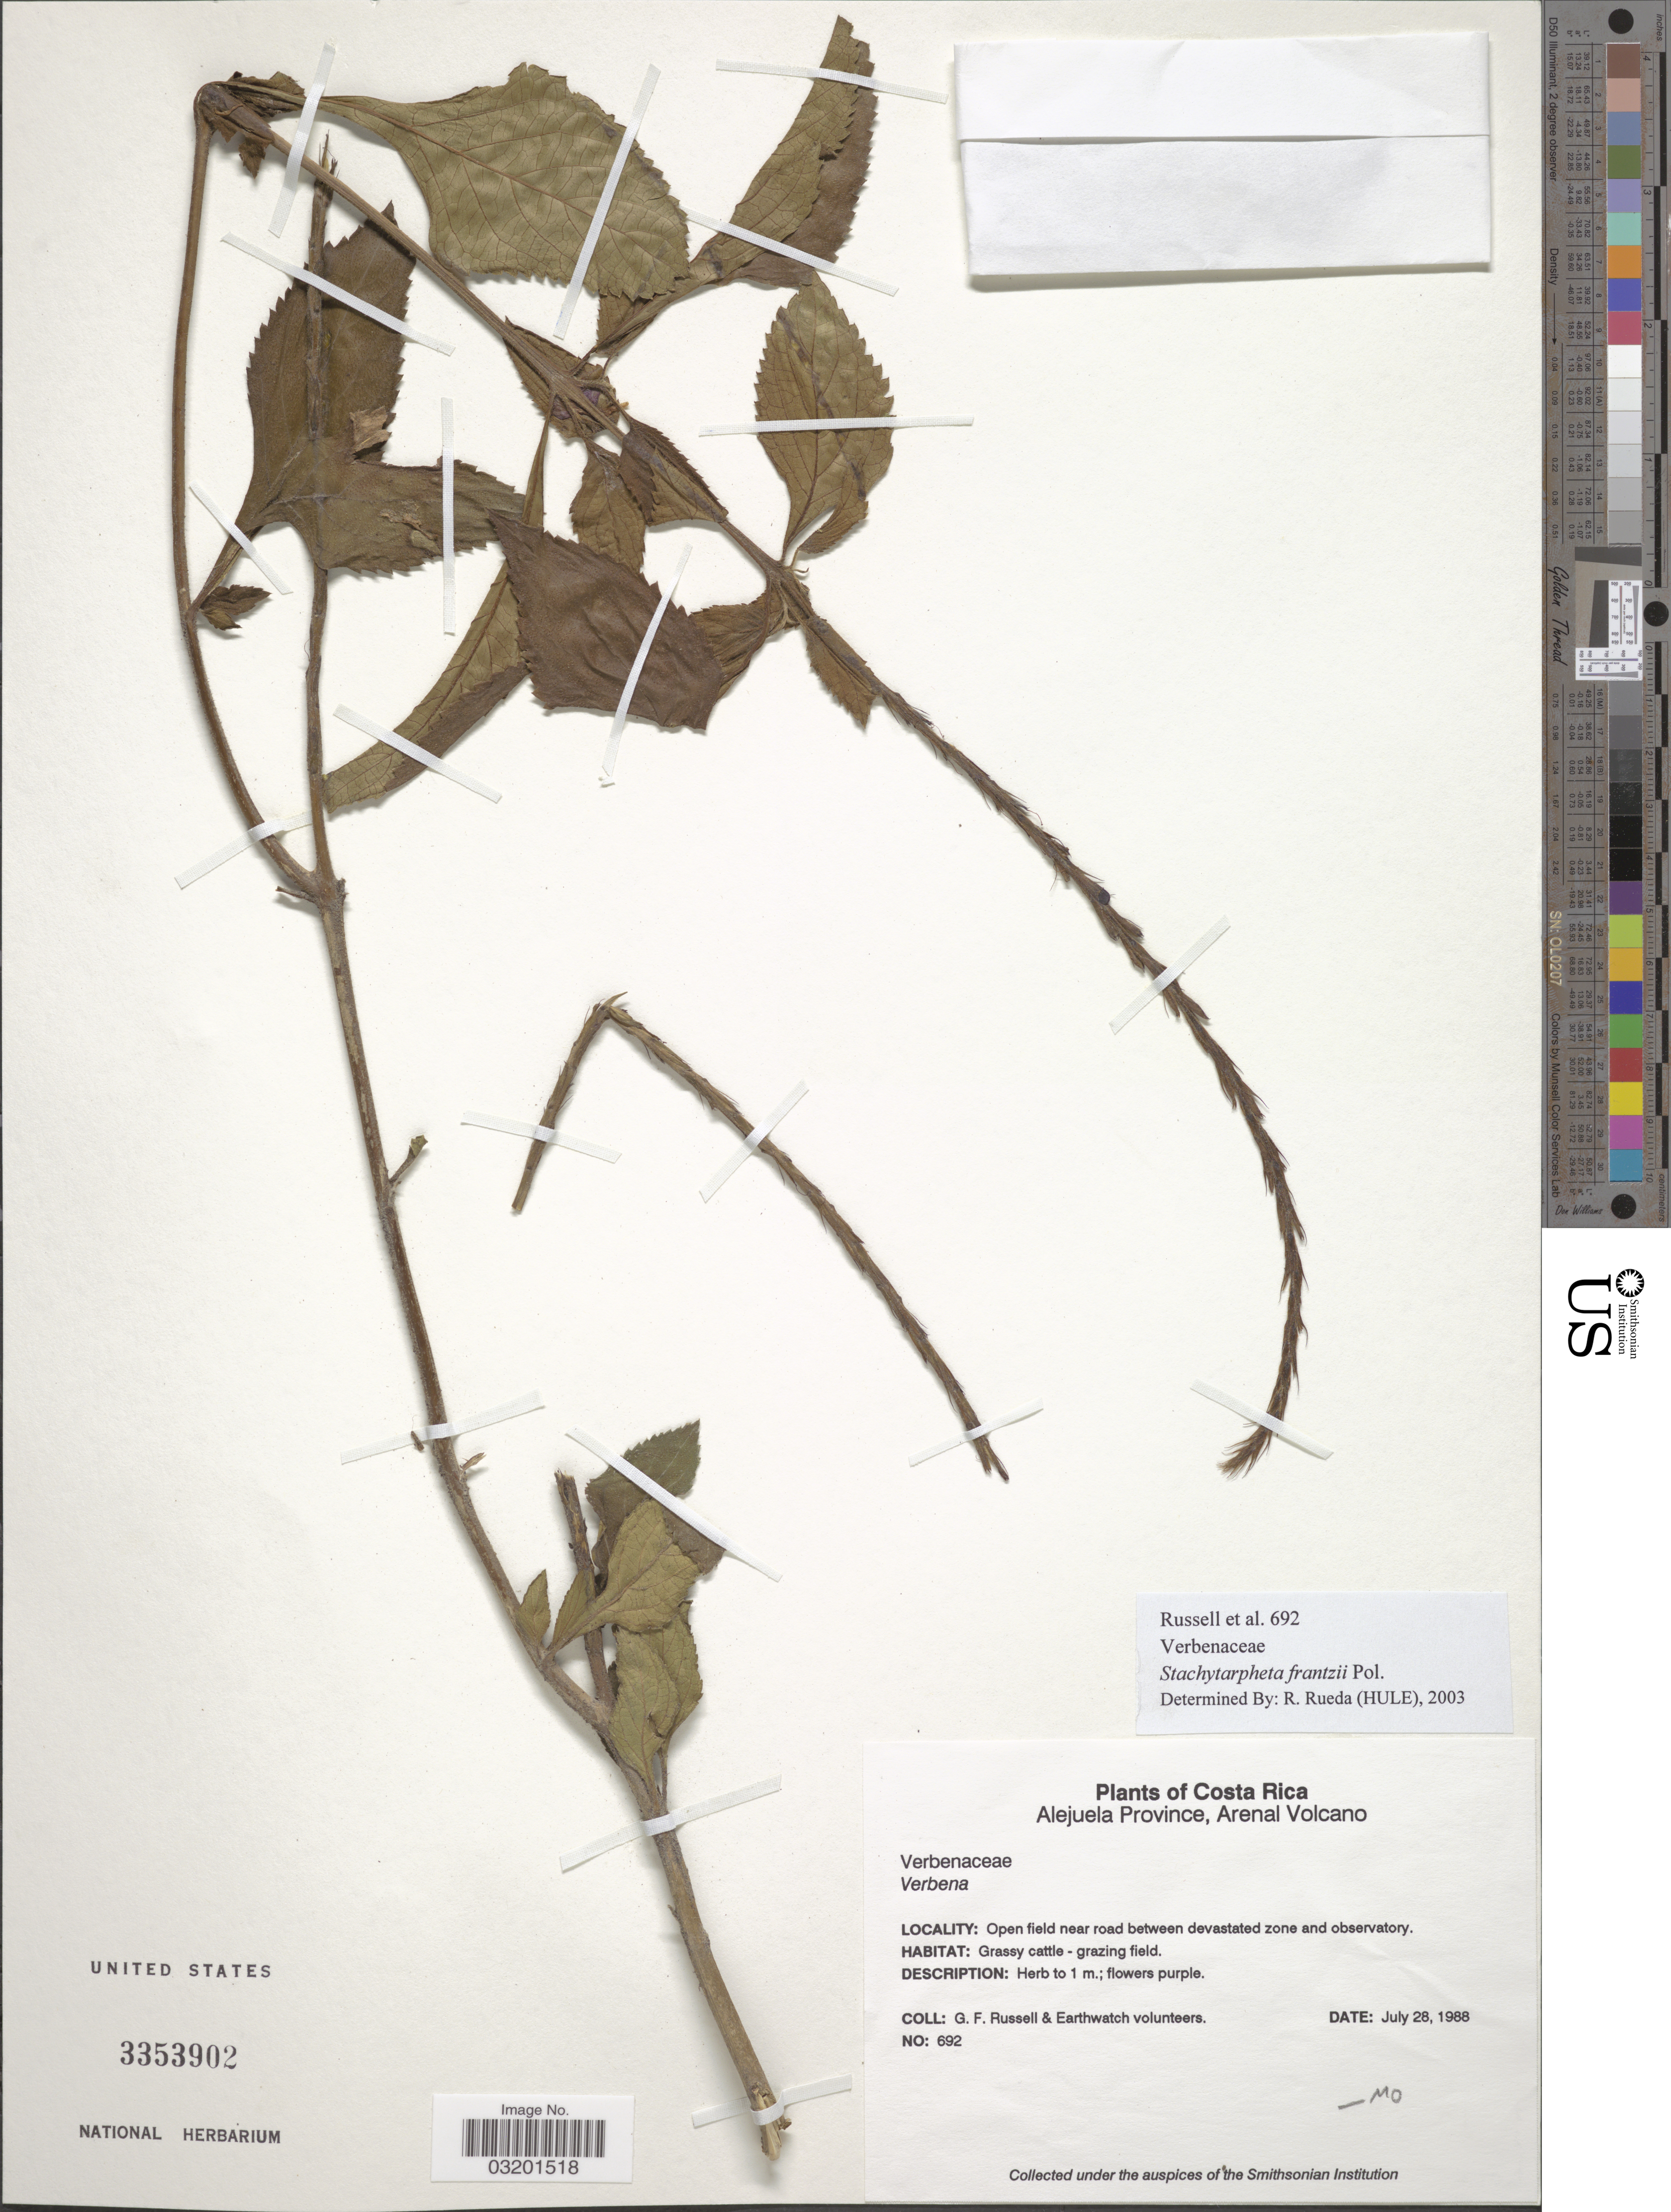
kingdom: Plantae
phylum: Tracheophyta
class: Magnoliopsida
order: Lamiales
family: Verbenaceae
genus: Stachytarpheta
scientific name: Stachytarpheta frantzii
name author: Pol.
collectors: G. Russell & Earthwatch Volunteers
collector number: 692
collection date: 1988-07-28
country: Costa Rica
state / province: Alajuela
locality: Areal Volcano. Open field near road between devastated zone and observatory.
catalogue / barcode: US 3353902